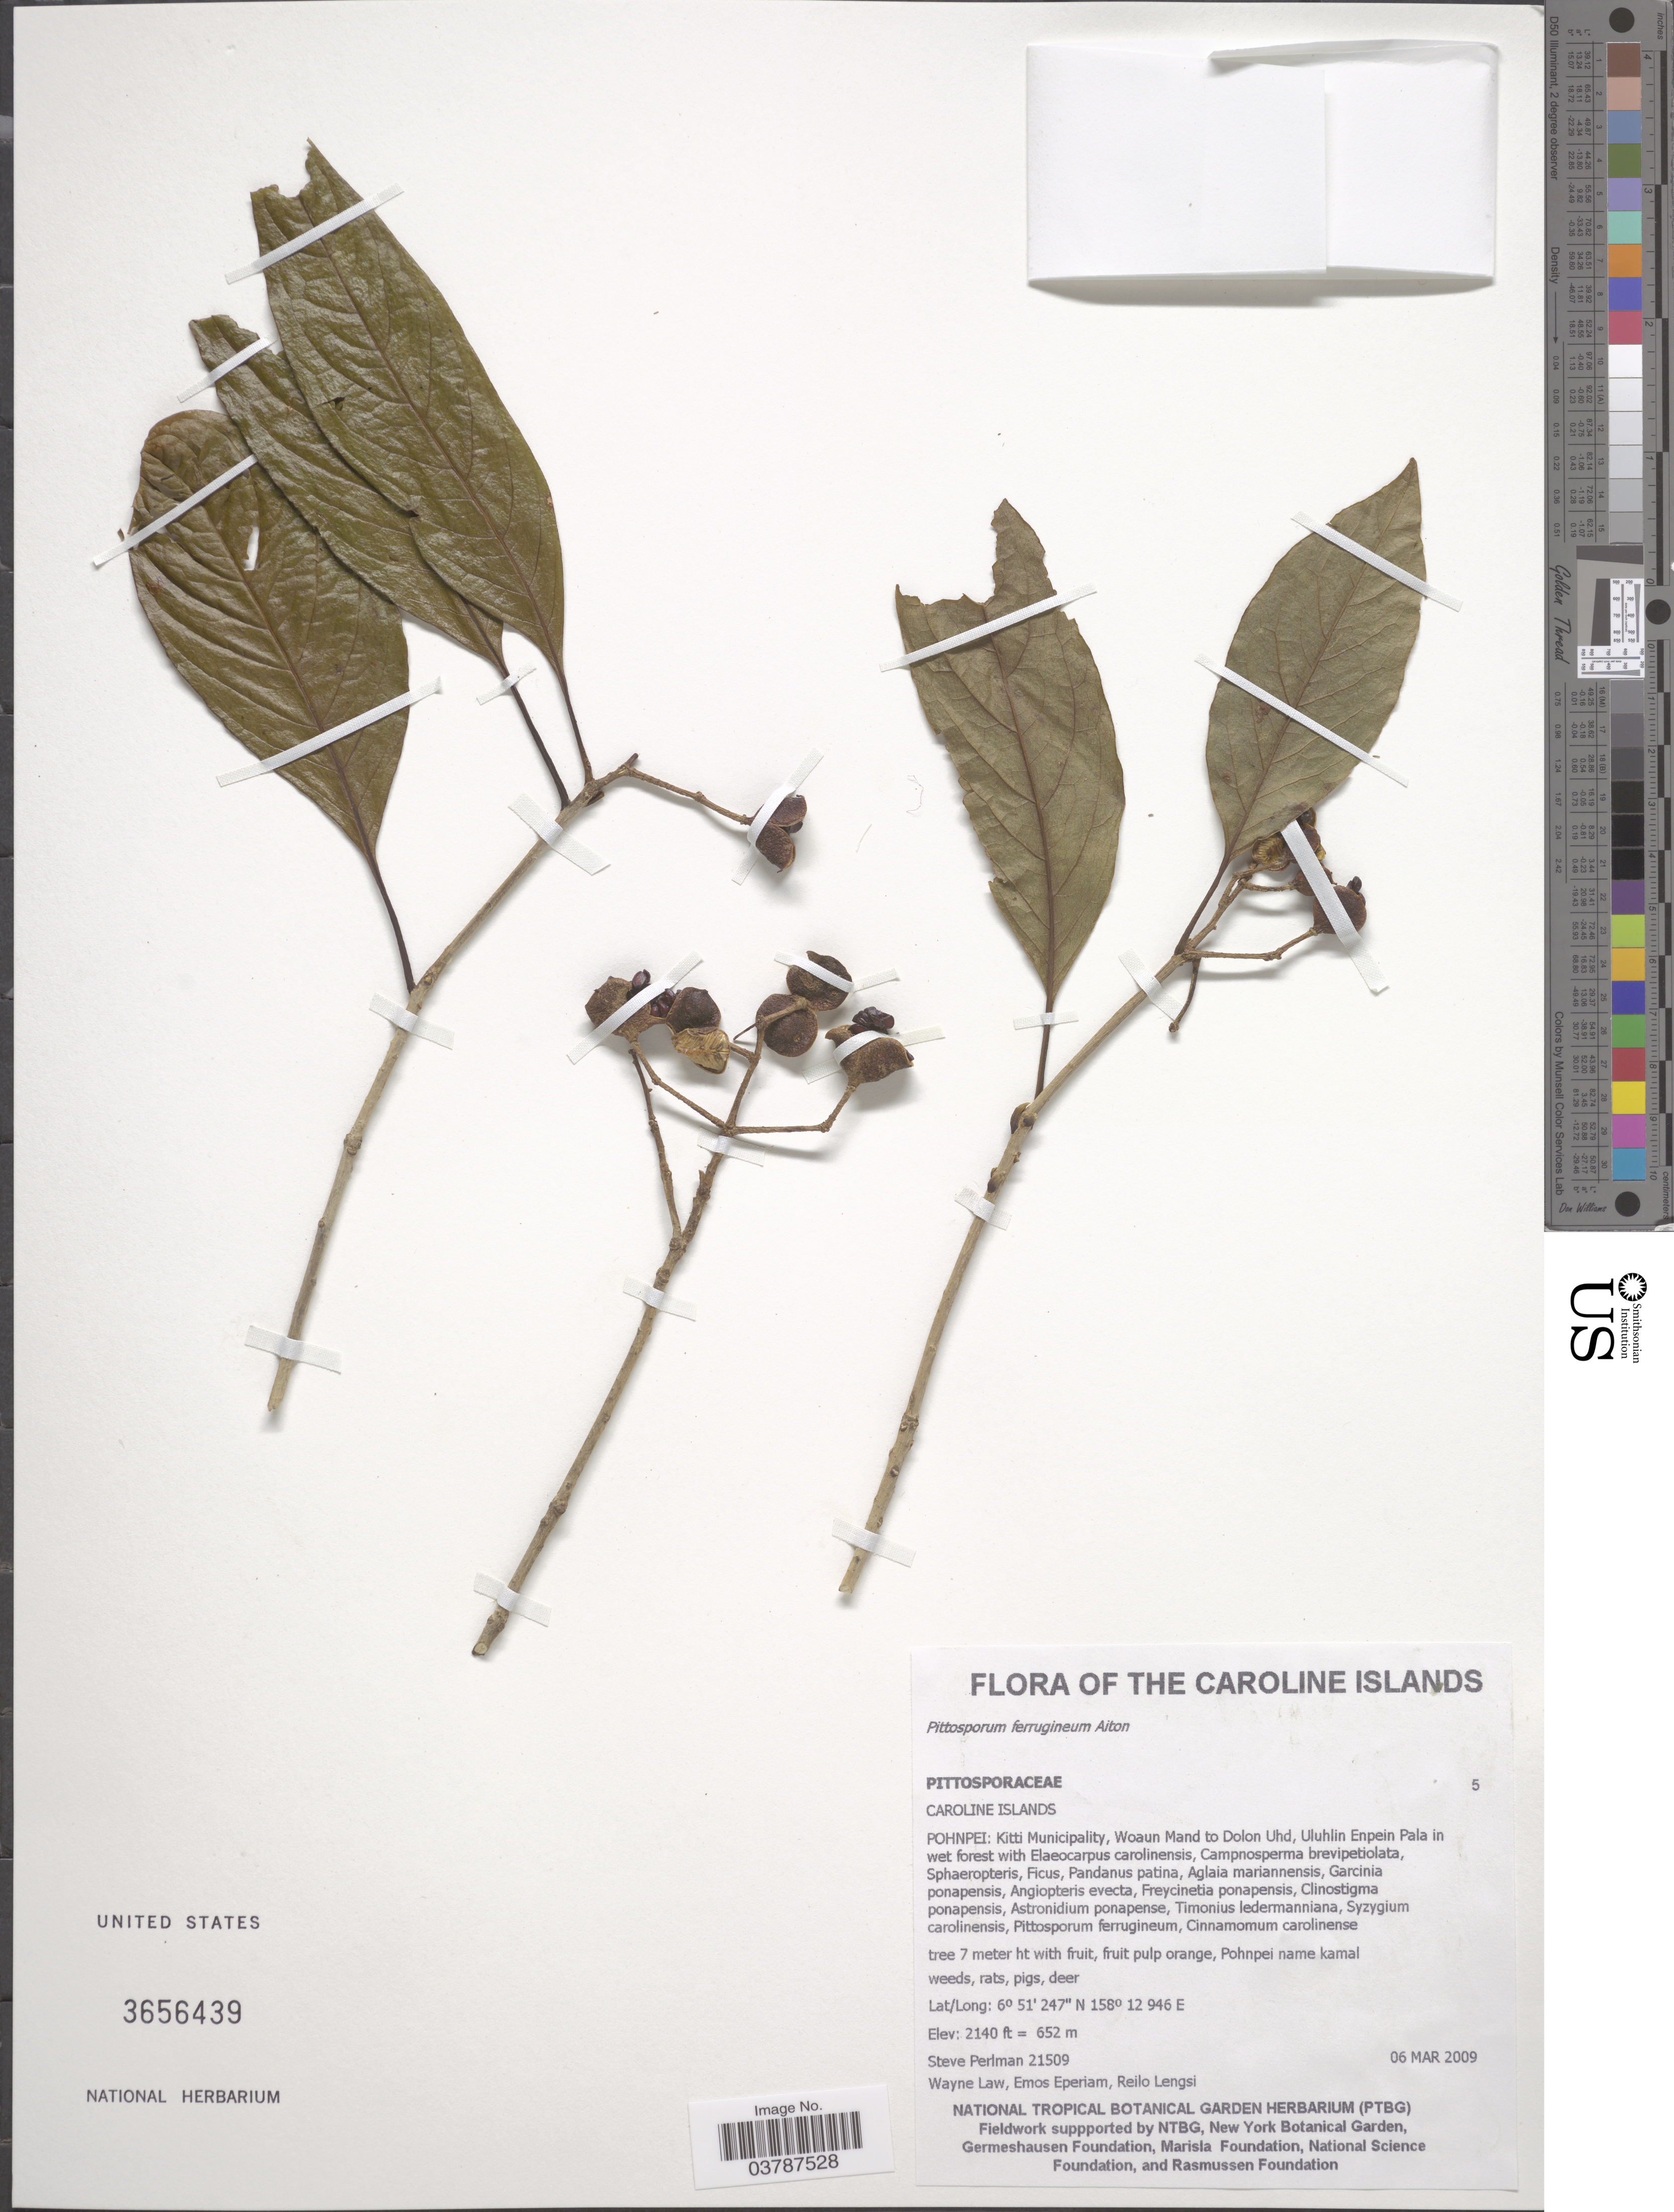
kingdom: Plantae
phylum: Tracheophyta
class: Magnoliopsida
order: Apiales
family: Pittosporaceae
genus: Pittosporum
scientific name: Pittosporum ferrugineum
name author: Dryand. ex Aiton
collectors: S. Perlman, W. Law, E. Eperiam & R. Lengsi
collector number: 21509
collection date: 2009-03-06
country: Micronesia, Federated States of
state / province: Pohnpei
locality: The Caroline Islands. Kitti Municipality, Woaun Mand to Dolon Uhd, Uluhlin Enpein Pala.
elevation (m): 652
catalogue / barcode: US 3656439